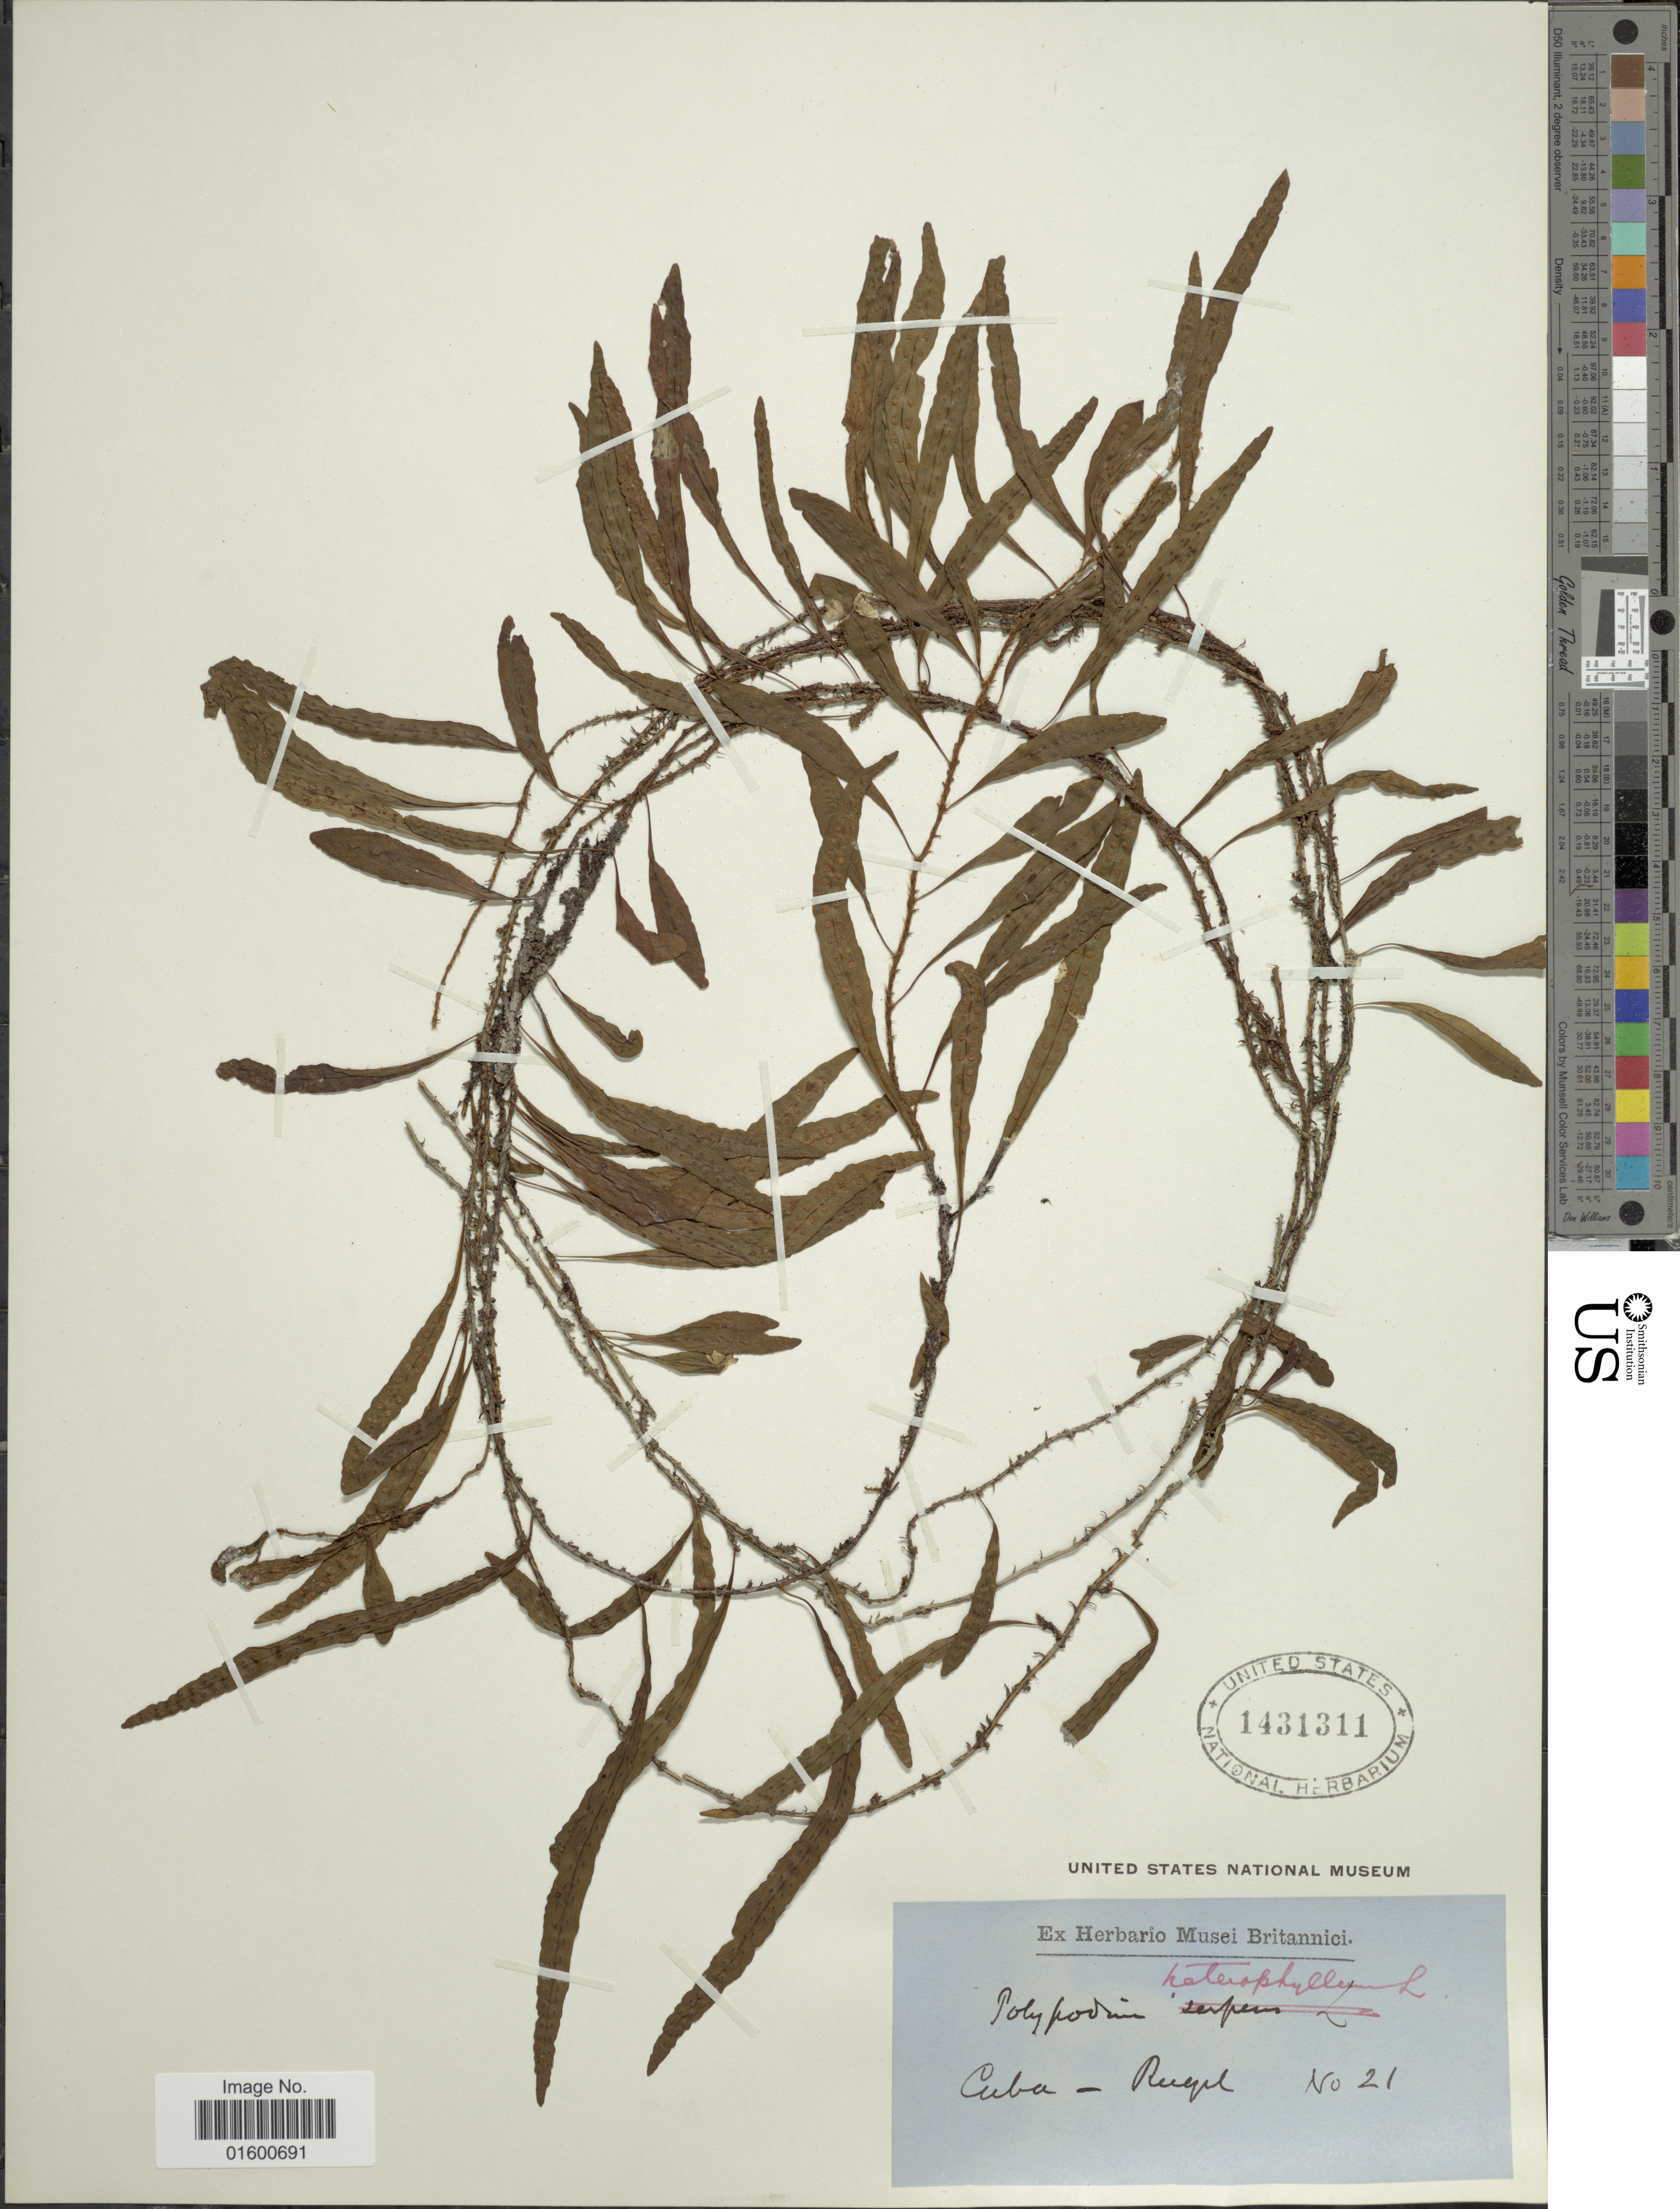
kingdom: Plantae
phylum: Tracheophyta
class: Polypodiopsida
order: Polypodiales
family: Polypodiaceae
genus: Microgramma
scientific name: Microgramma heterophylla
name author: (L.) Wherry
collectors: Rugel, --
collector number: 21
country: Cuba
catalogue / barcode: US 1431311